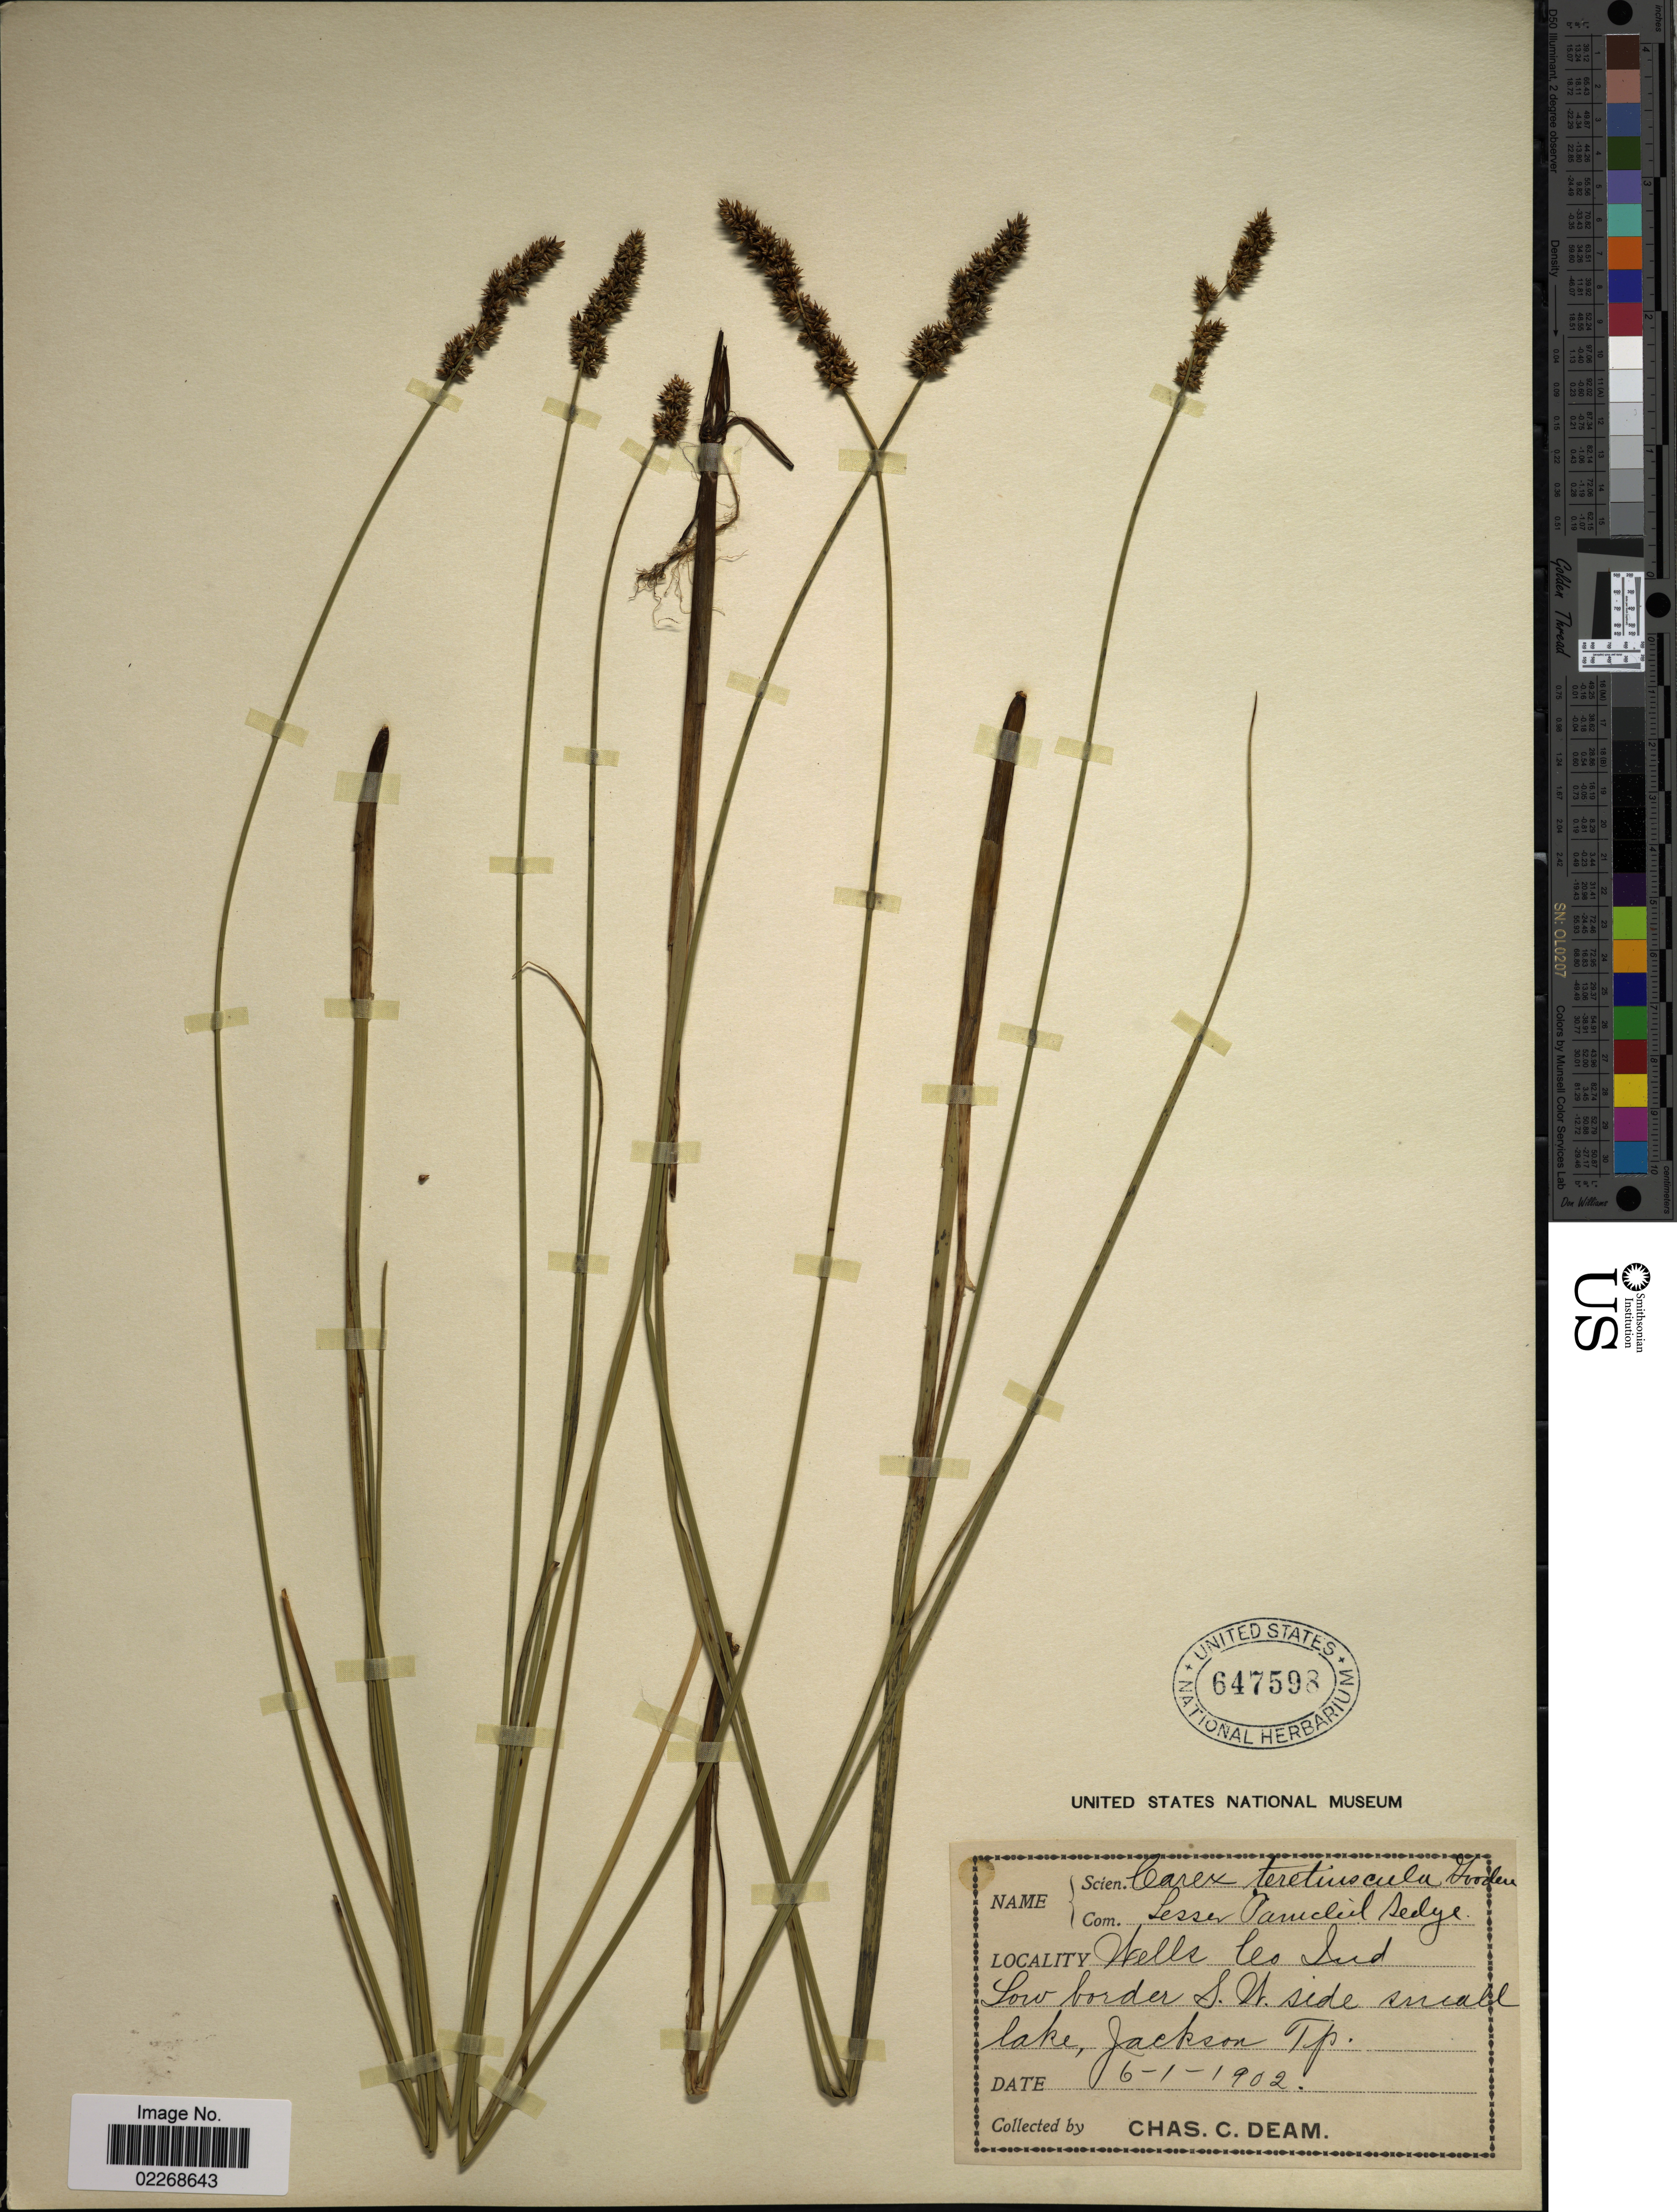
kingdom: Plantae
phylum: Tracheophyta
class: Liliopsida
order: Poales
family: Cyperaceae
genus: Carex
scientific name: Carex diandra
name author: Schrank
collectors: C. C. Deam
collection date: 1902-06-01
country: United States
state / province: Indiana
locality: Wells Co., Low border S.W. side small lake, Jackson Tp.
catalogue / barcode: US 647598